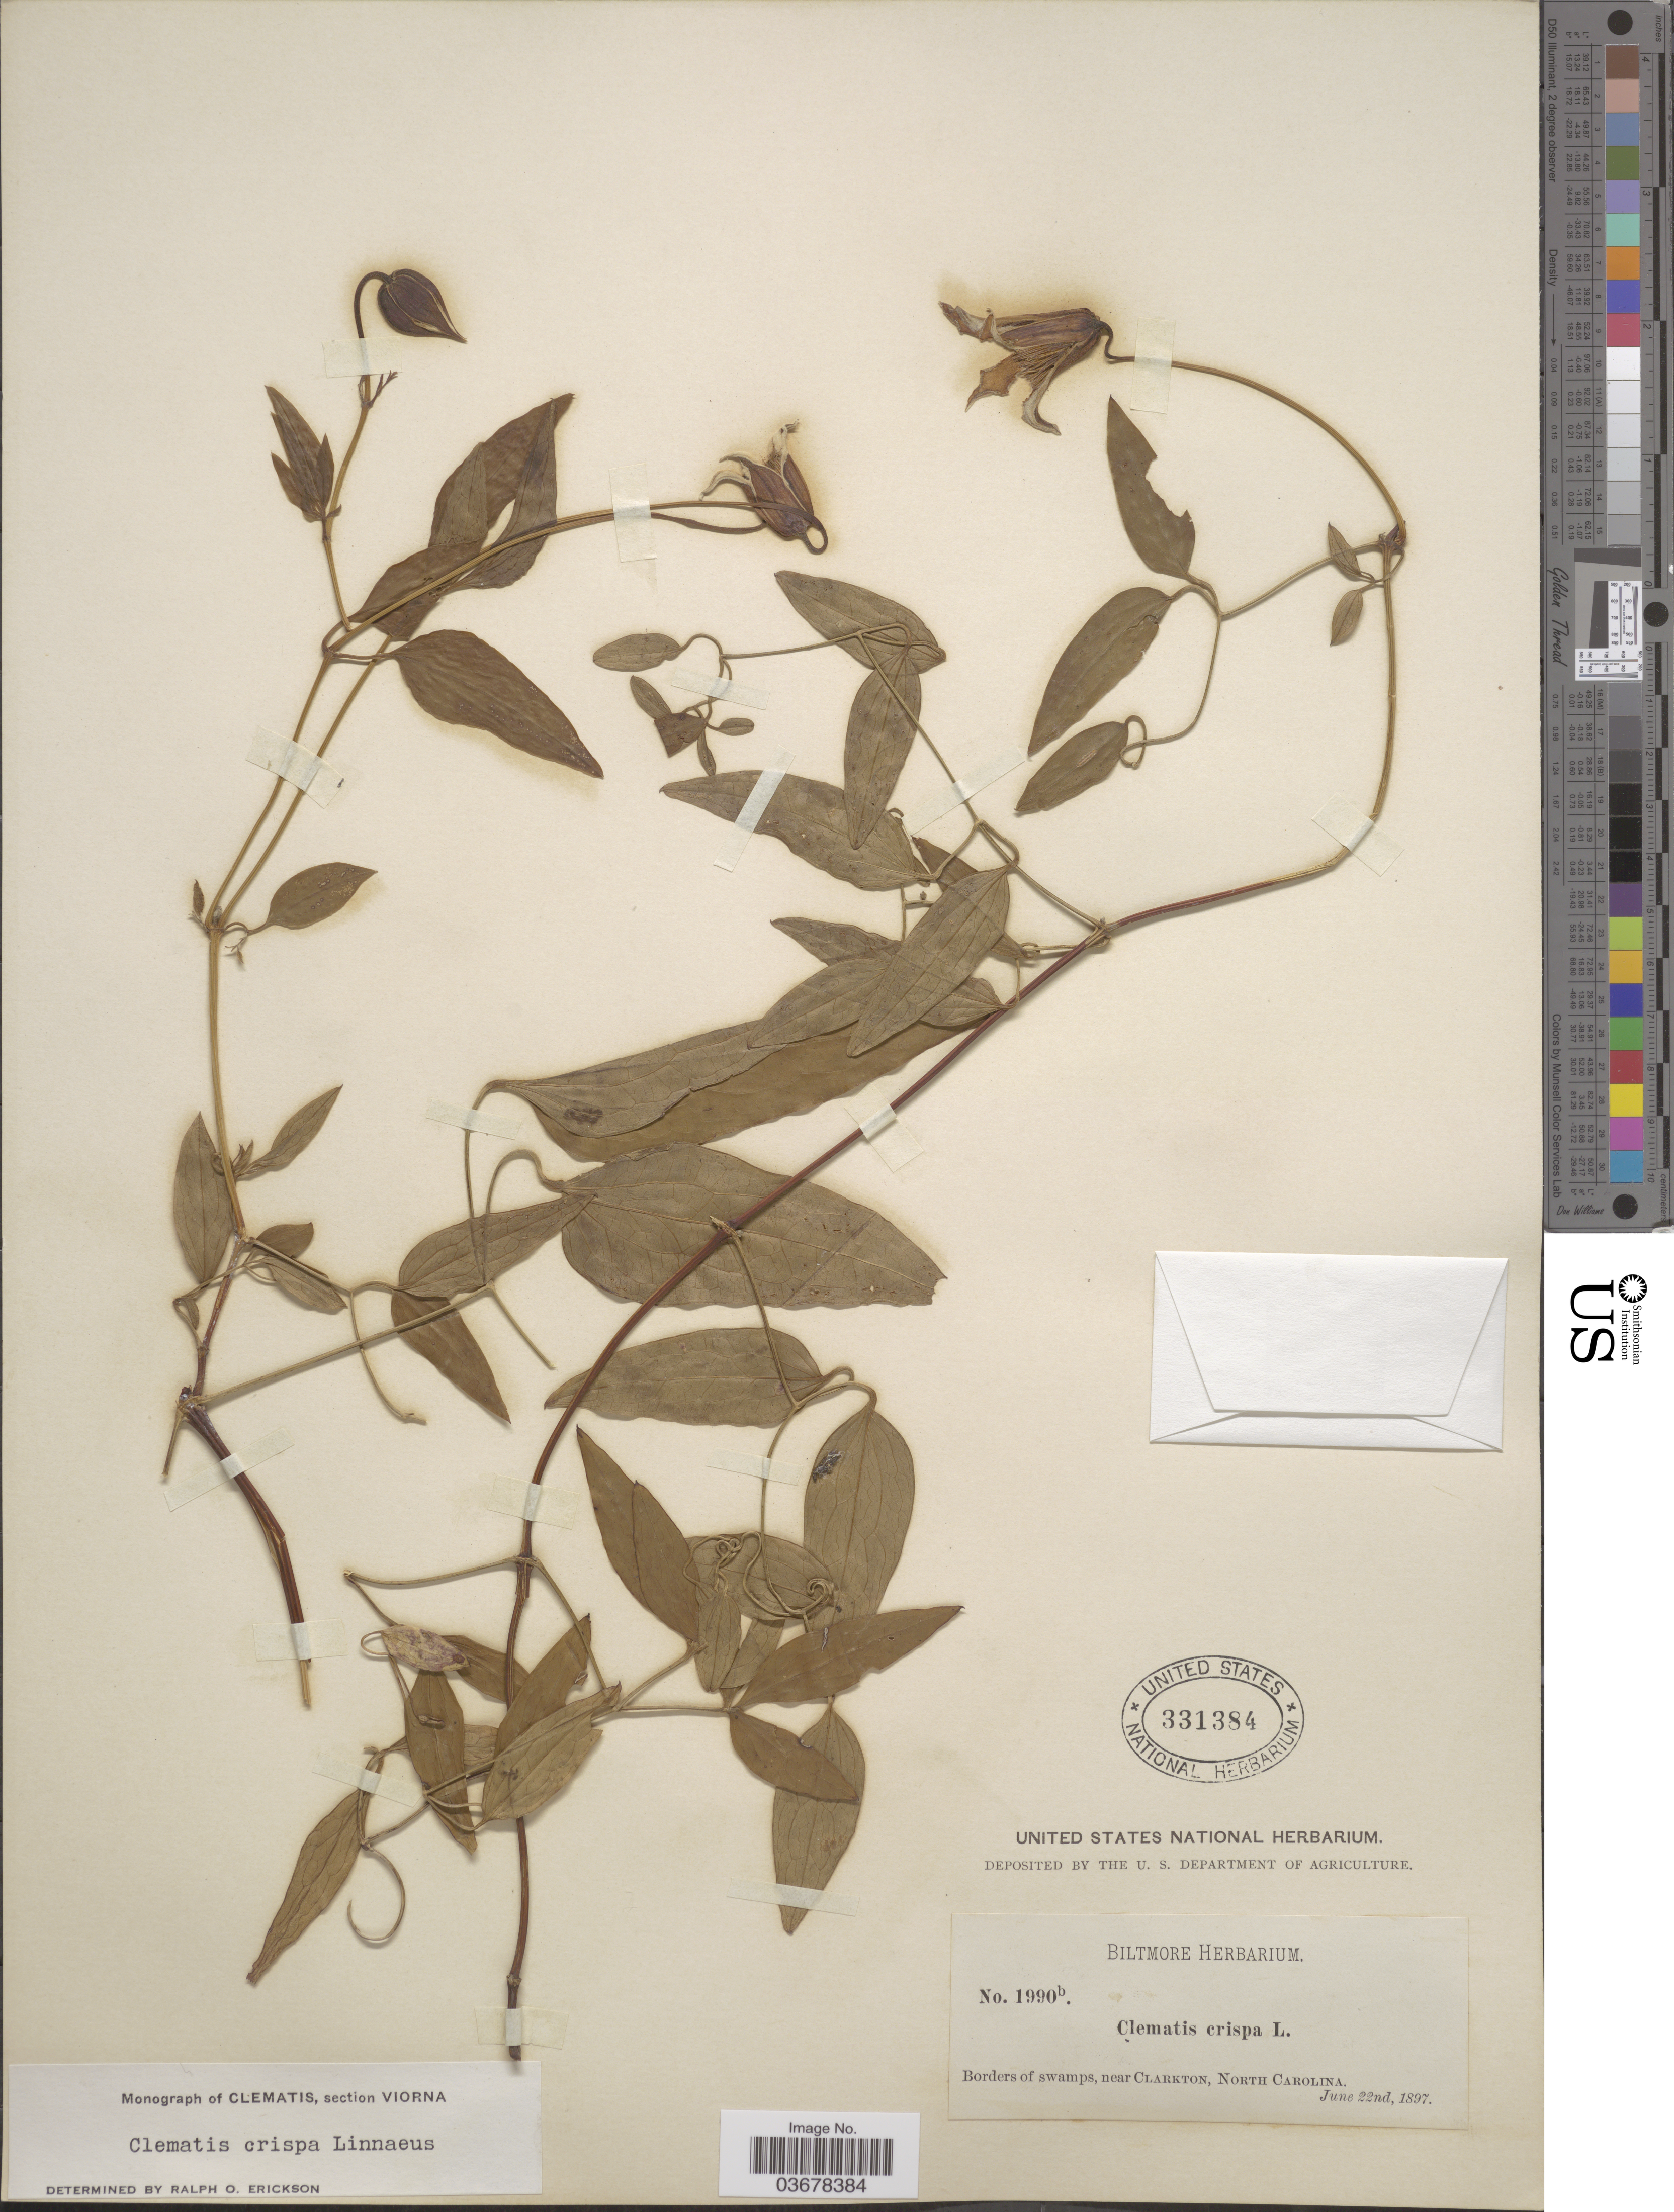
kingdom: Plantae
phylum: Tracheophyta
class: Magnoliopsida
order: Ranunculales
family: Ranunculaceae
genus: Clematis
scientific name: Clematis viorna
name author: L.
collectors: ex herb. Biltmore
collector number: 1990b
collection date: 1897-06-22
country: United States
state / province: North Carolina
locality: Borders of swamps, near Clarkton.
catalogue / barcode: US 331384